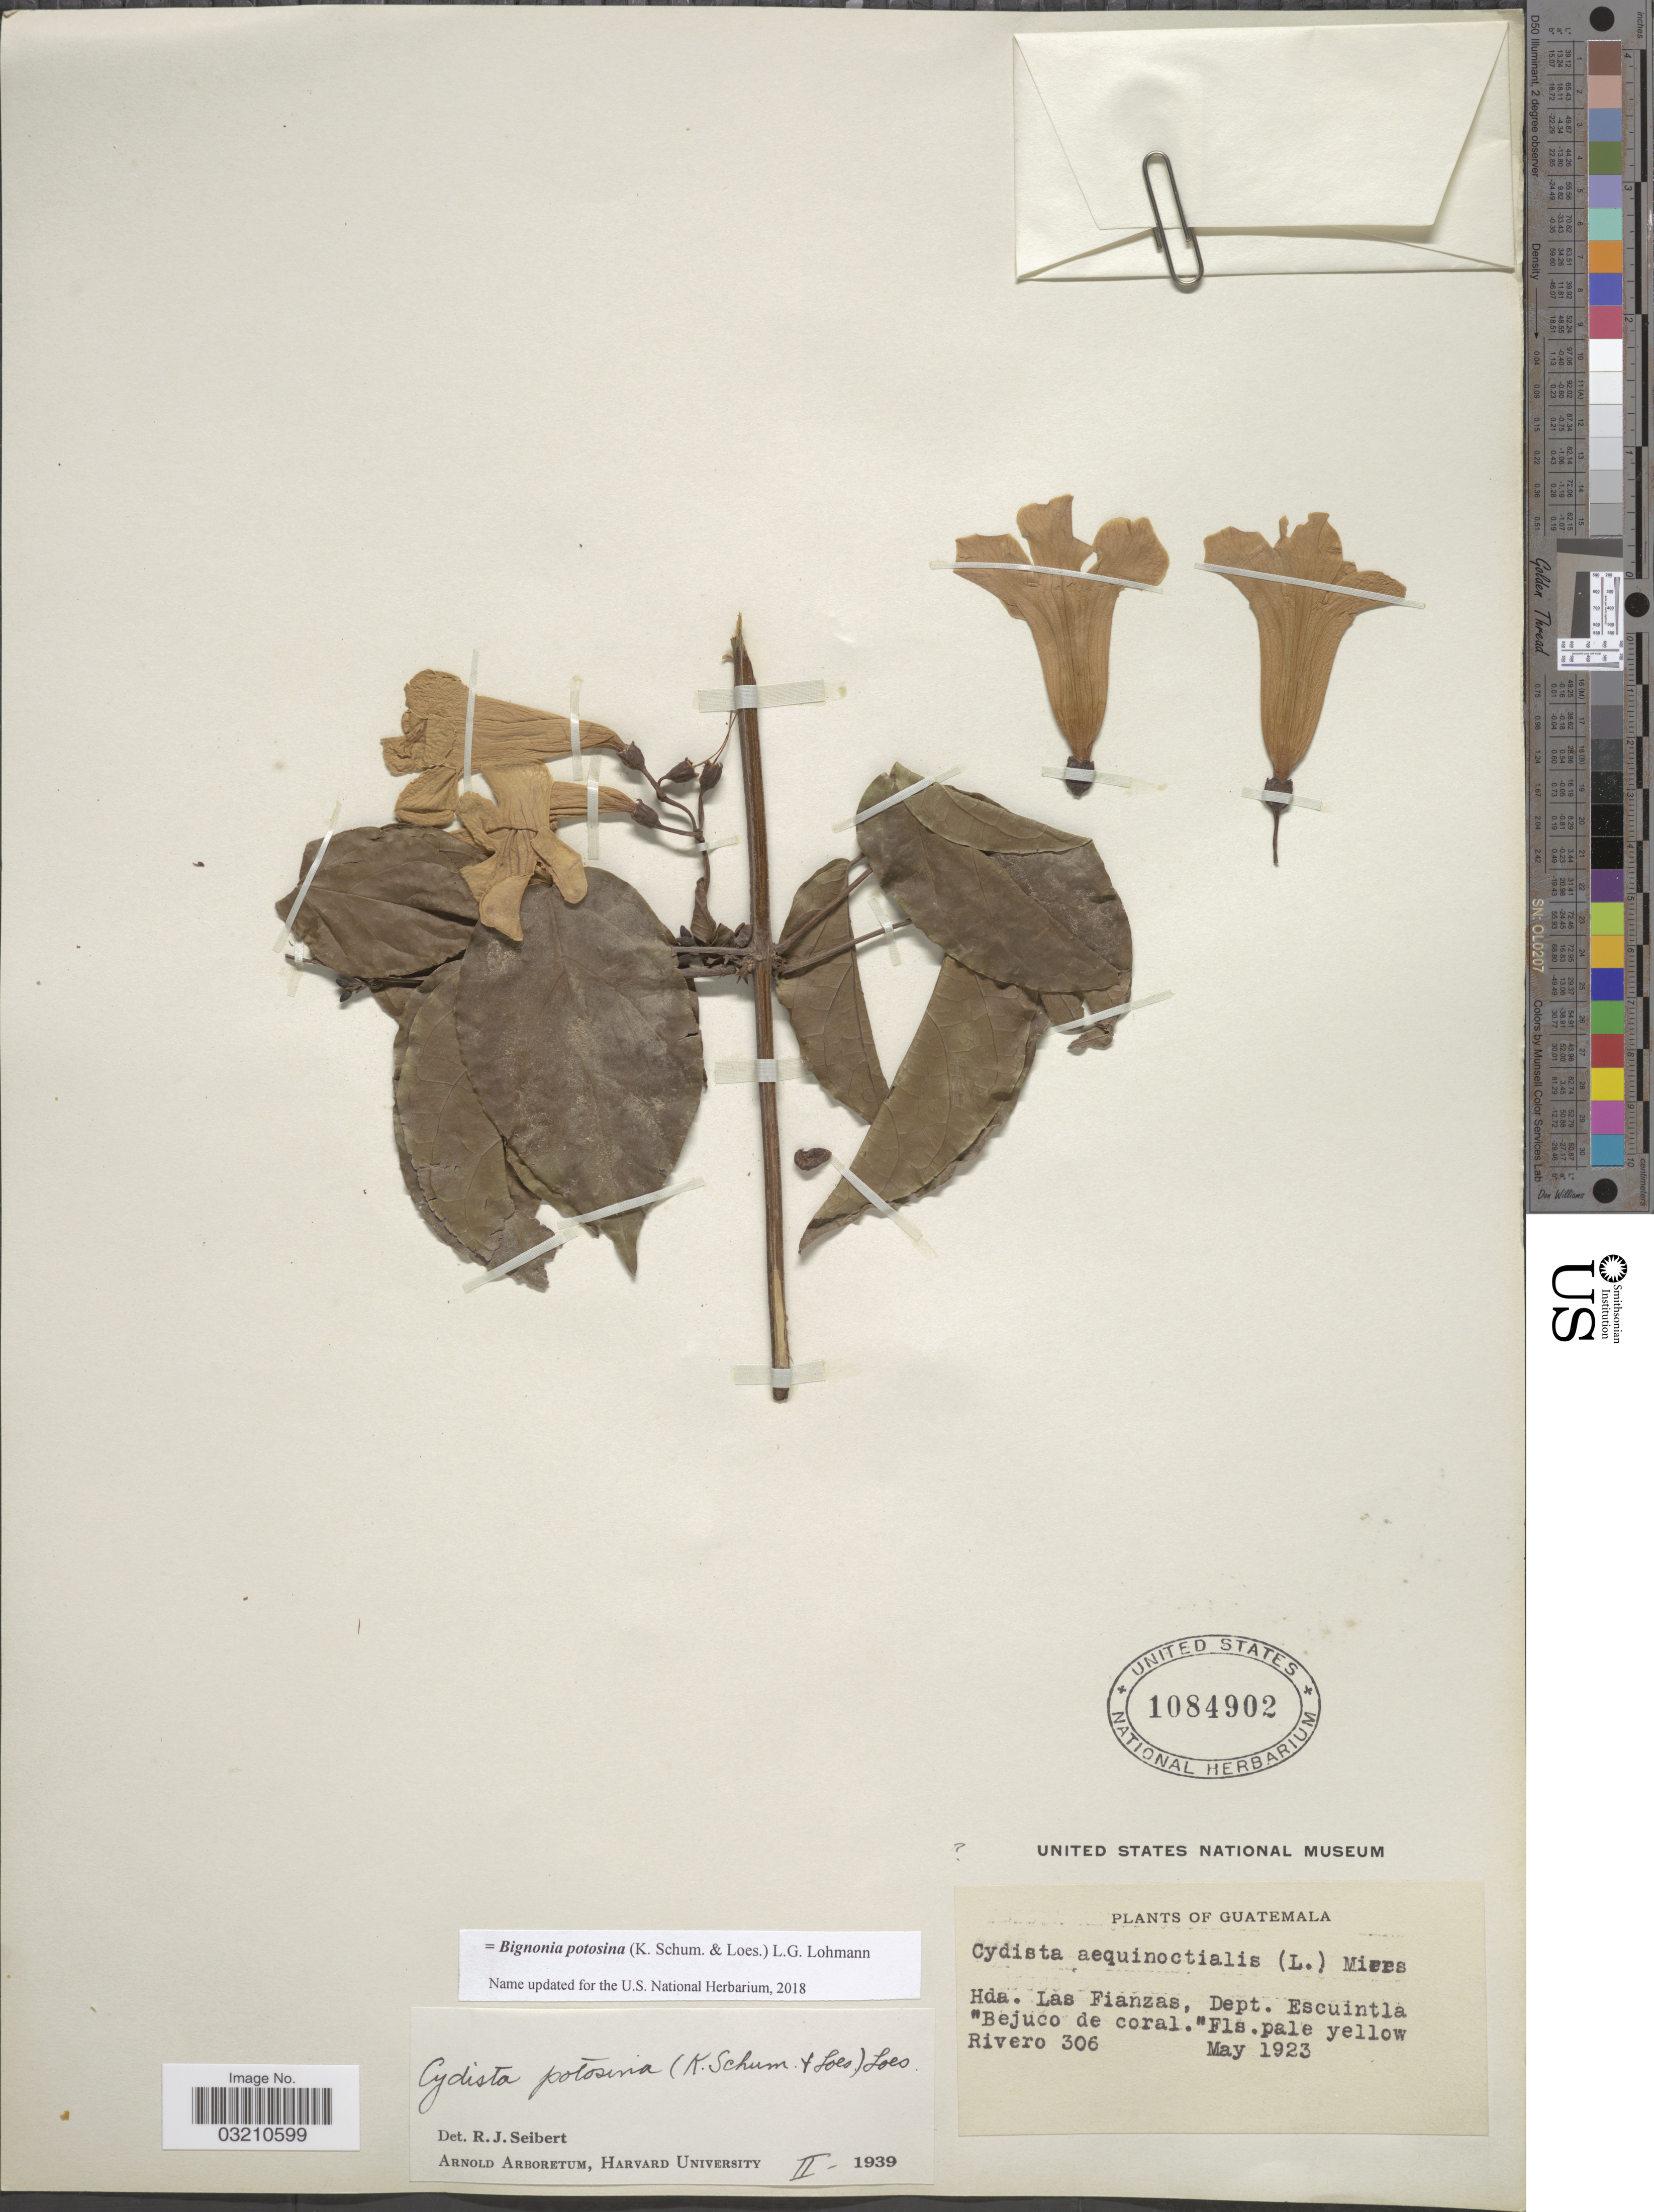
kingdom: Plantae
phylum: Tracheophyta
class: Magnoliopsida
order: Lamiales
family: Bignoniaceae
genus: Bignonia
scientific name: Bignonia potosina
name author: (K. Schum. & Loes.) L.G. Lohmann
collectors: -. Rivero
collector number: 306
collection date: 1923-05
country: Guatemala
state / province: Escuintla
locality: Hda. Las Fianzas, Dept. Escuintla "Bejuco de coral."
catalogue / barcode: US 1084902